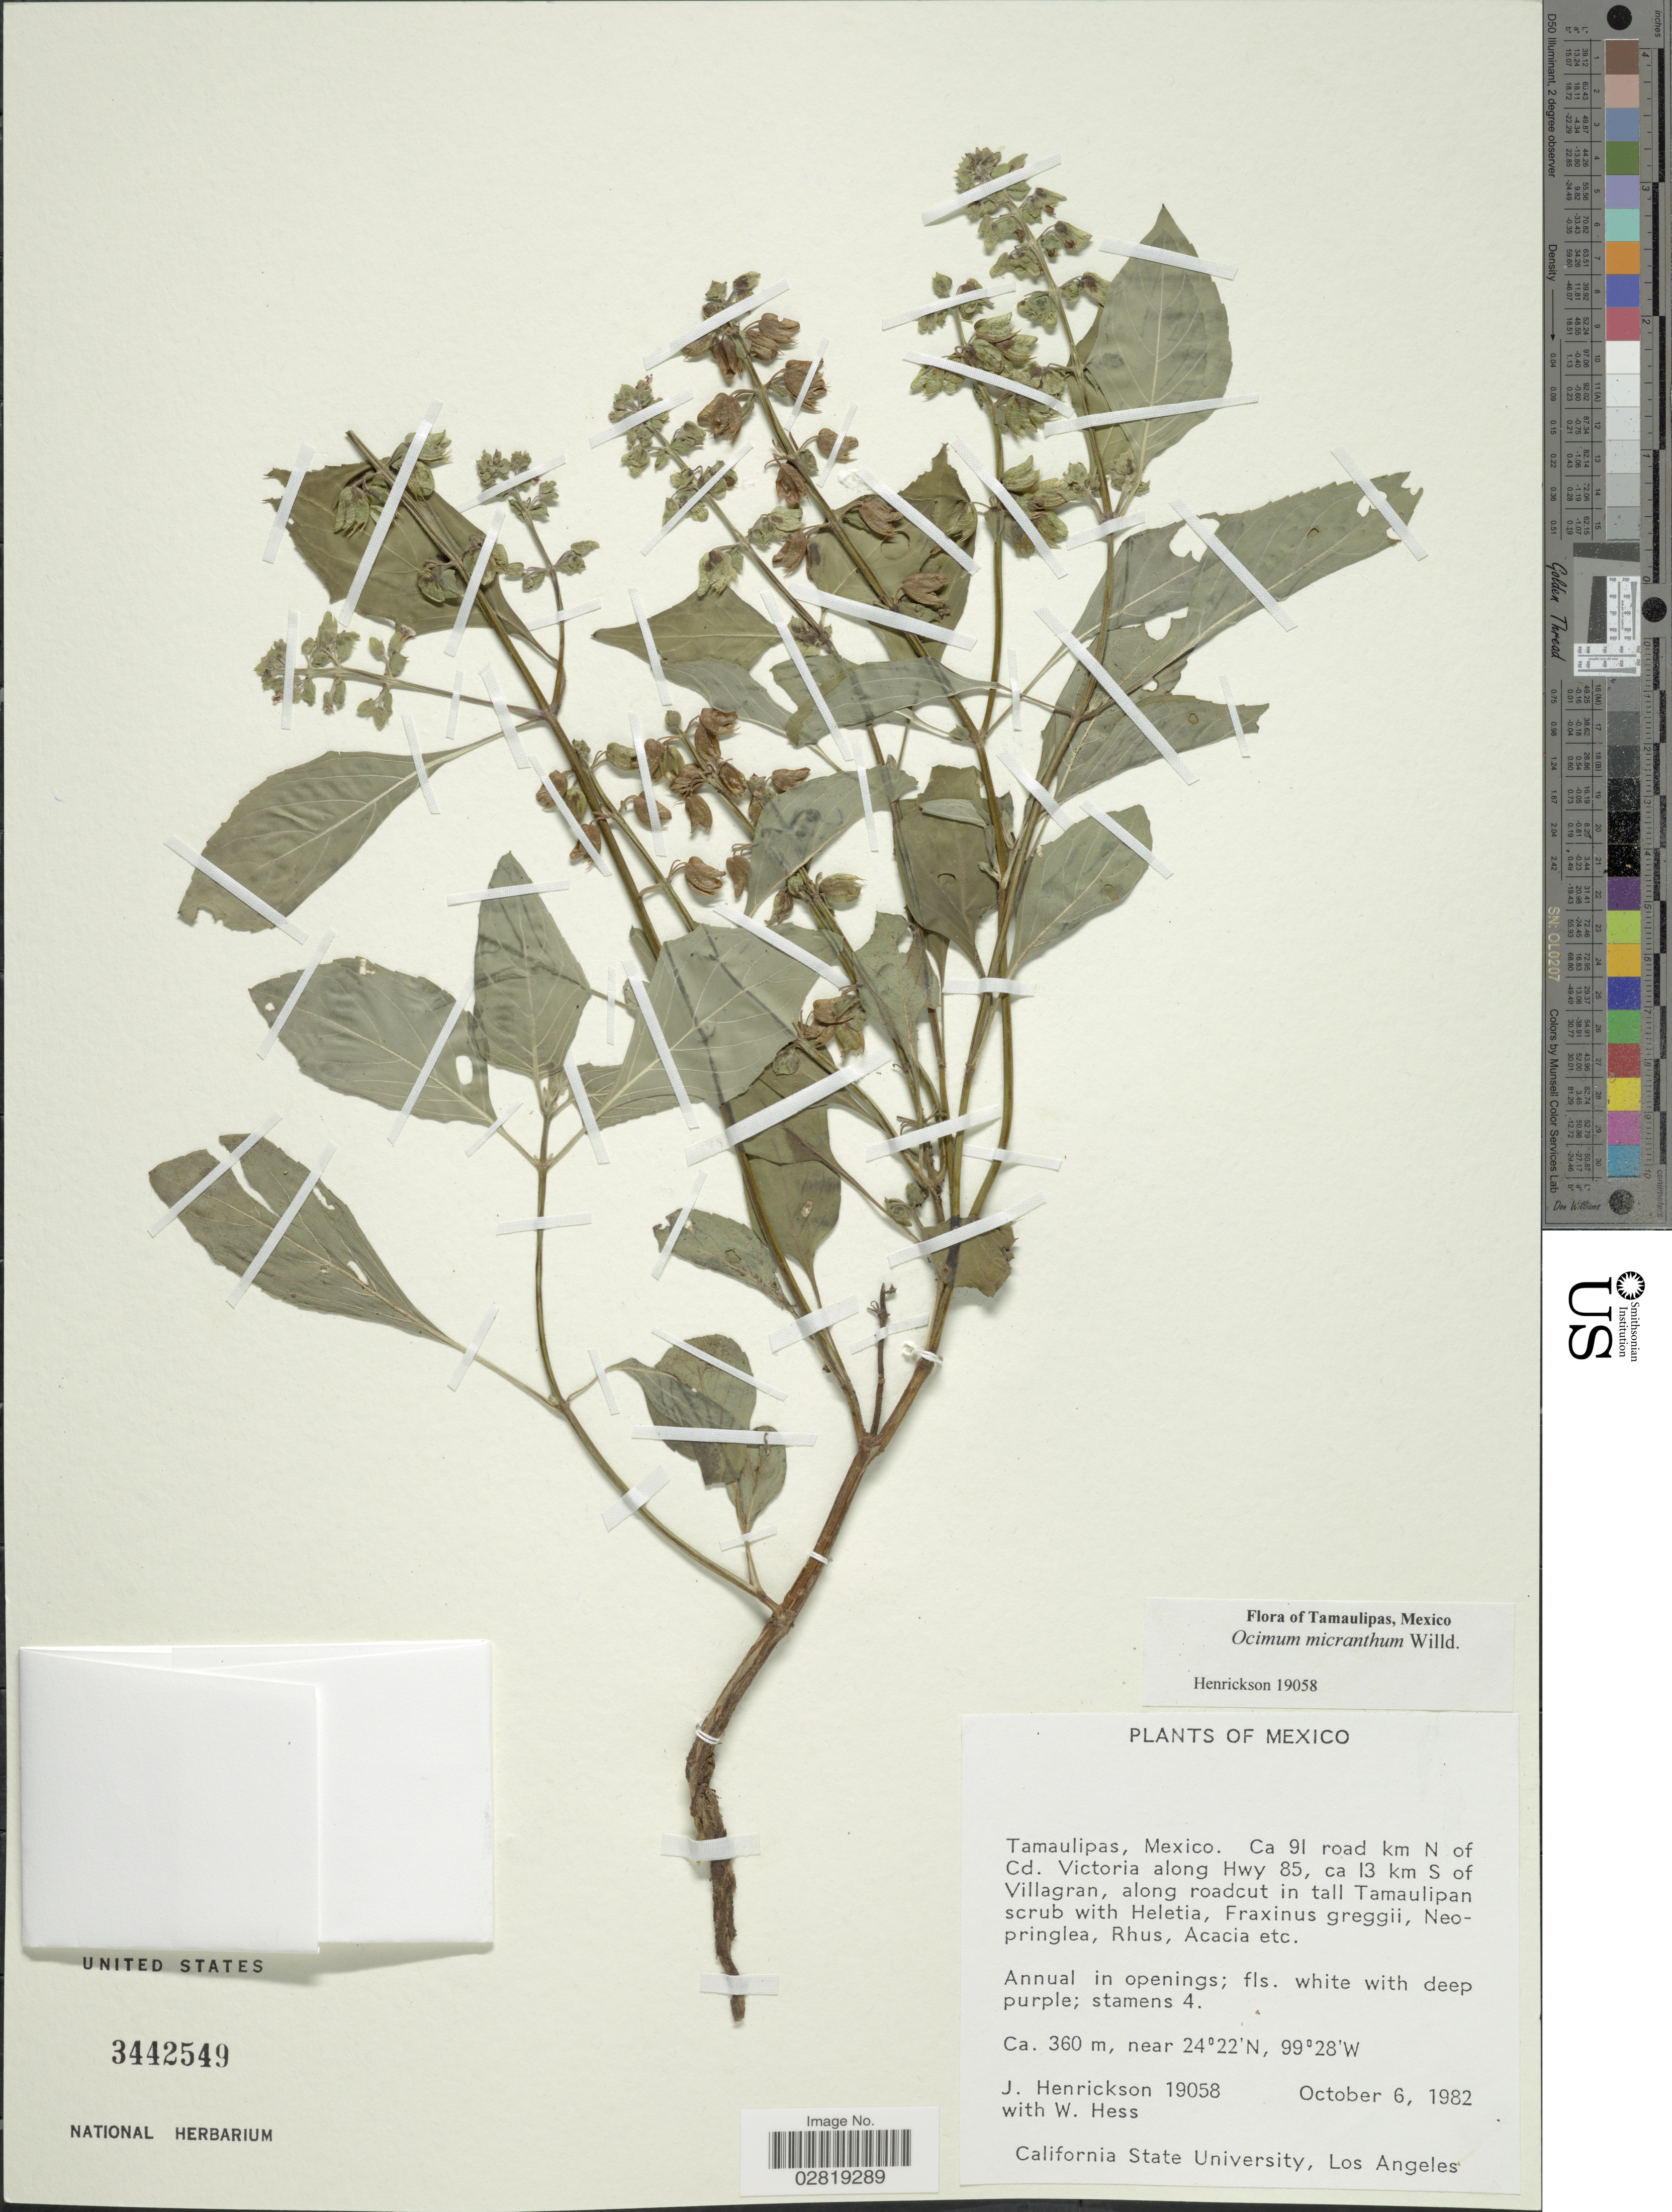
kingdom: Plantae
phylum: Tracheophyta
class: Magnoliopsida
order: Lamiales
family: Lamiaceae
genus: Ocimum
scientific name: Ocimum campechianum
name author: Mill.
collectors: J. Henrickson & W. Hess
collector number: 19058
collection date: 1982-10-06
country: Mexico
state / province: Tamaulipas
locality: Ca 91 road km N of Cd. Victoria along Hwy 85, ca 13 km S of Villagran, along roadcut in tall Tamaulipan scrub with Heletia.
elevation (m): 360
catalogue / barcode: US 3442549